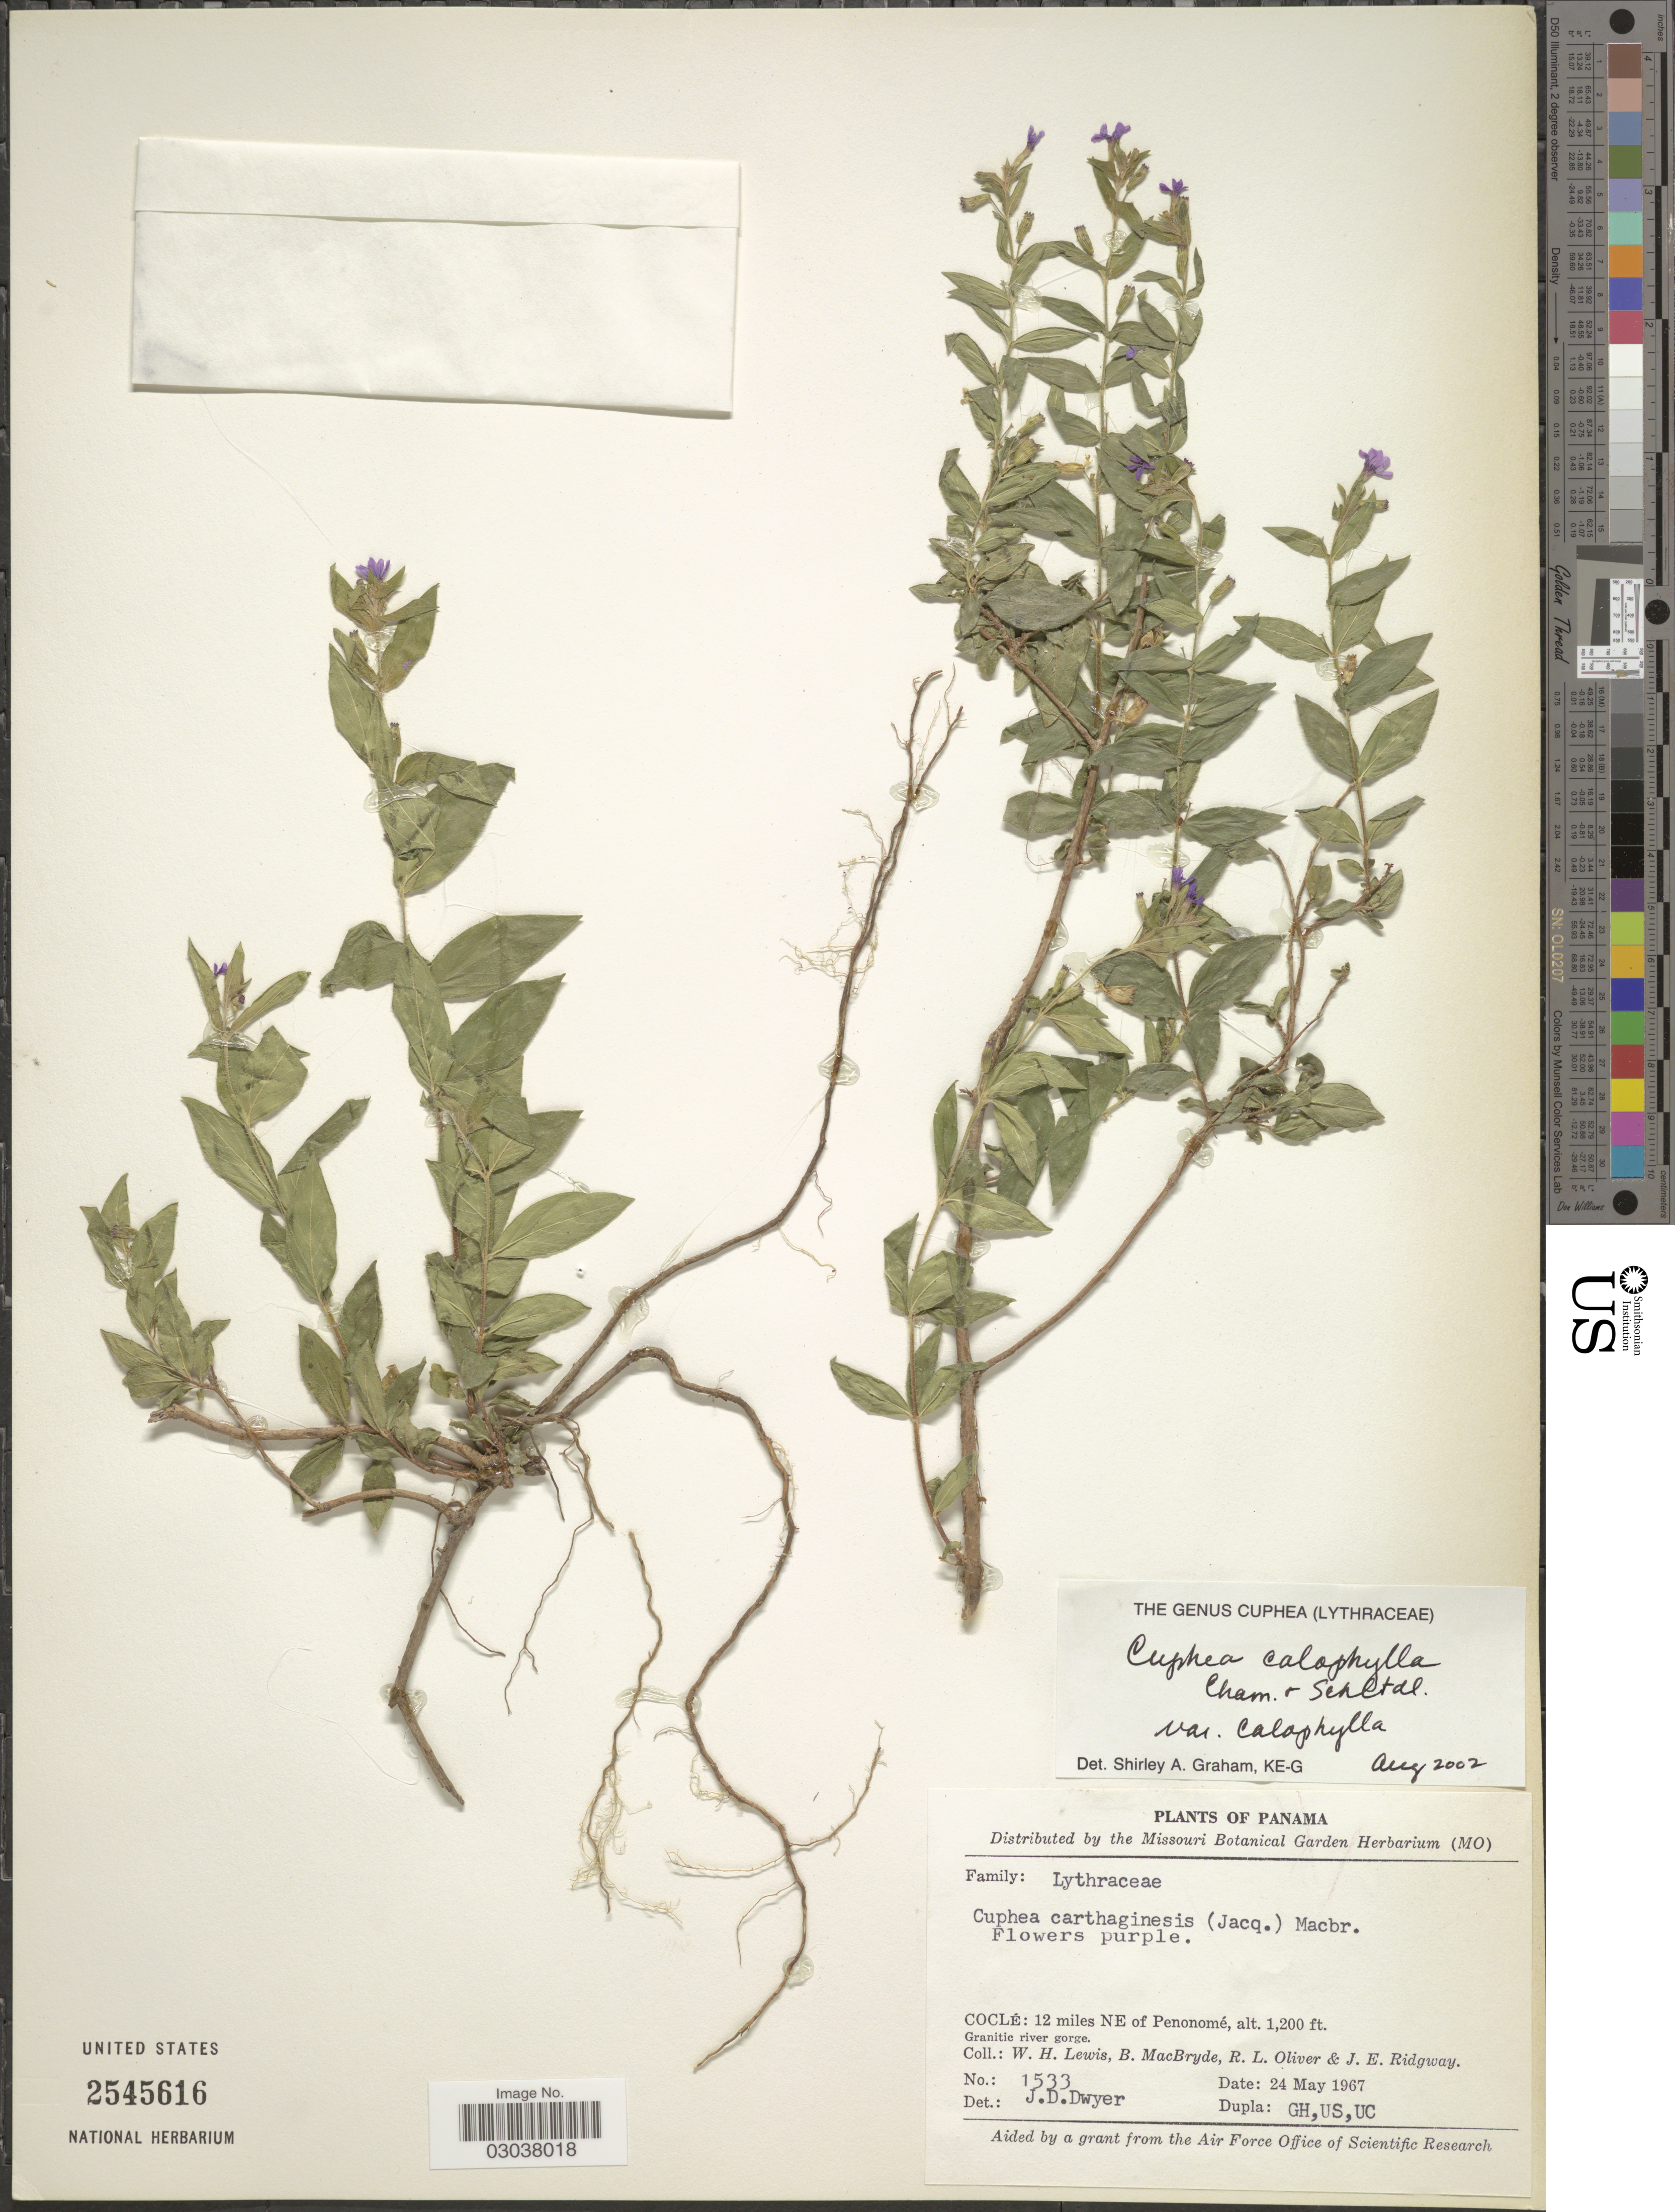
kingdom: Plantae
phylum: Tracheophyta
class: Magnoliopsida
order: Myrtales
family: Lythraceae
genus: Cuphea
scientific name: Cuphea calophylla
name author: Cham. & Schltdl.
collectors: W. H. Lewis, B. MacBryde, R. Oliver & J. Ridgway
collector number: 1533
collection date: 1967-05-24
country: Panama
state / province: Coclé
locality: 12 miles NE of Penonomé.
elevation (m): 366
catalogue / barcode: US 2545616